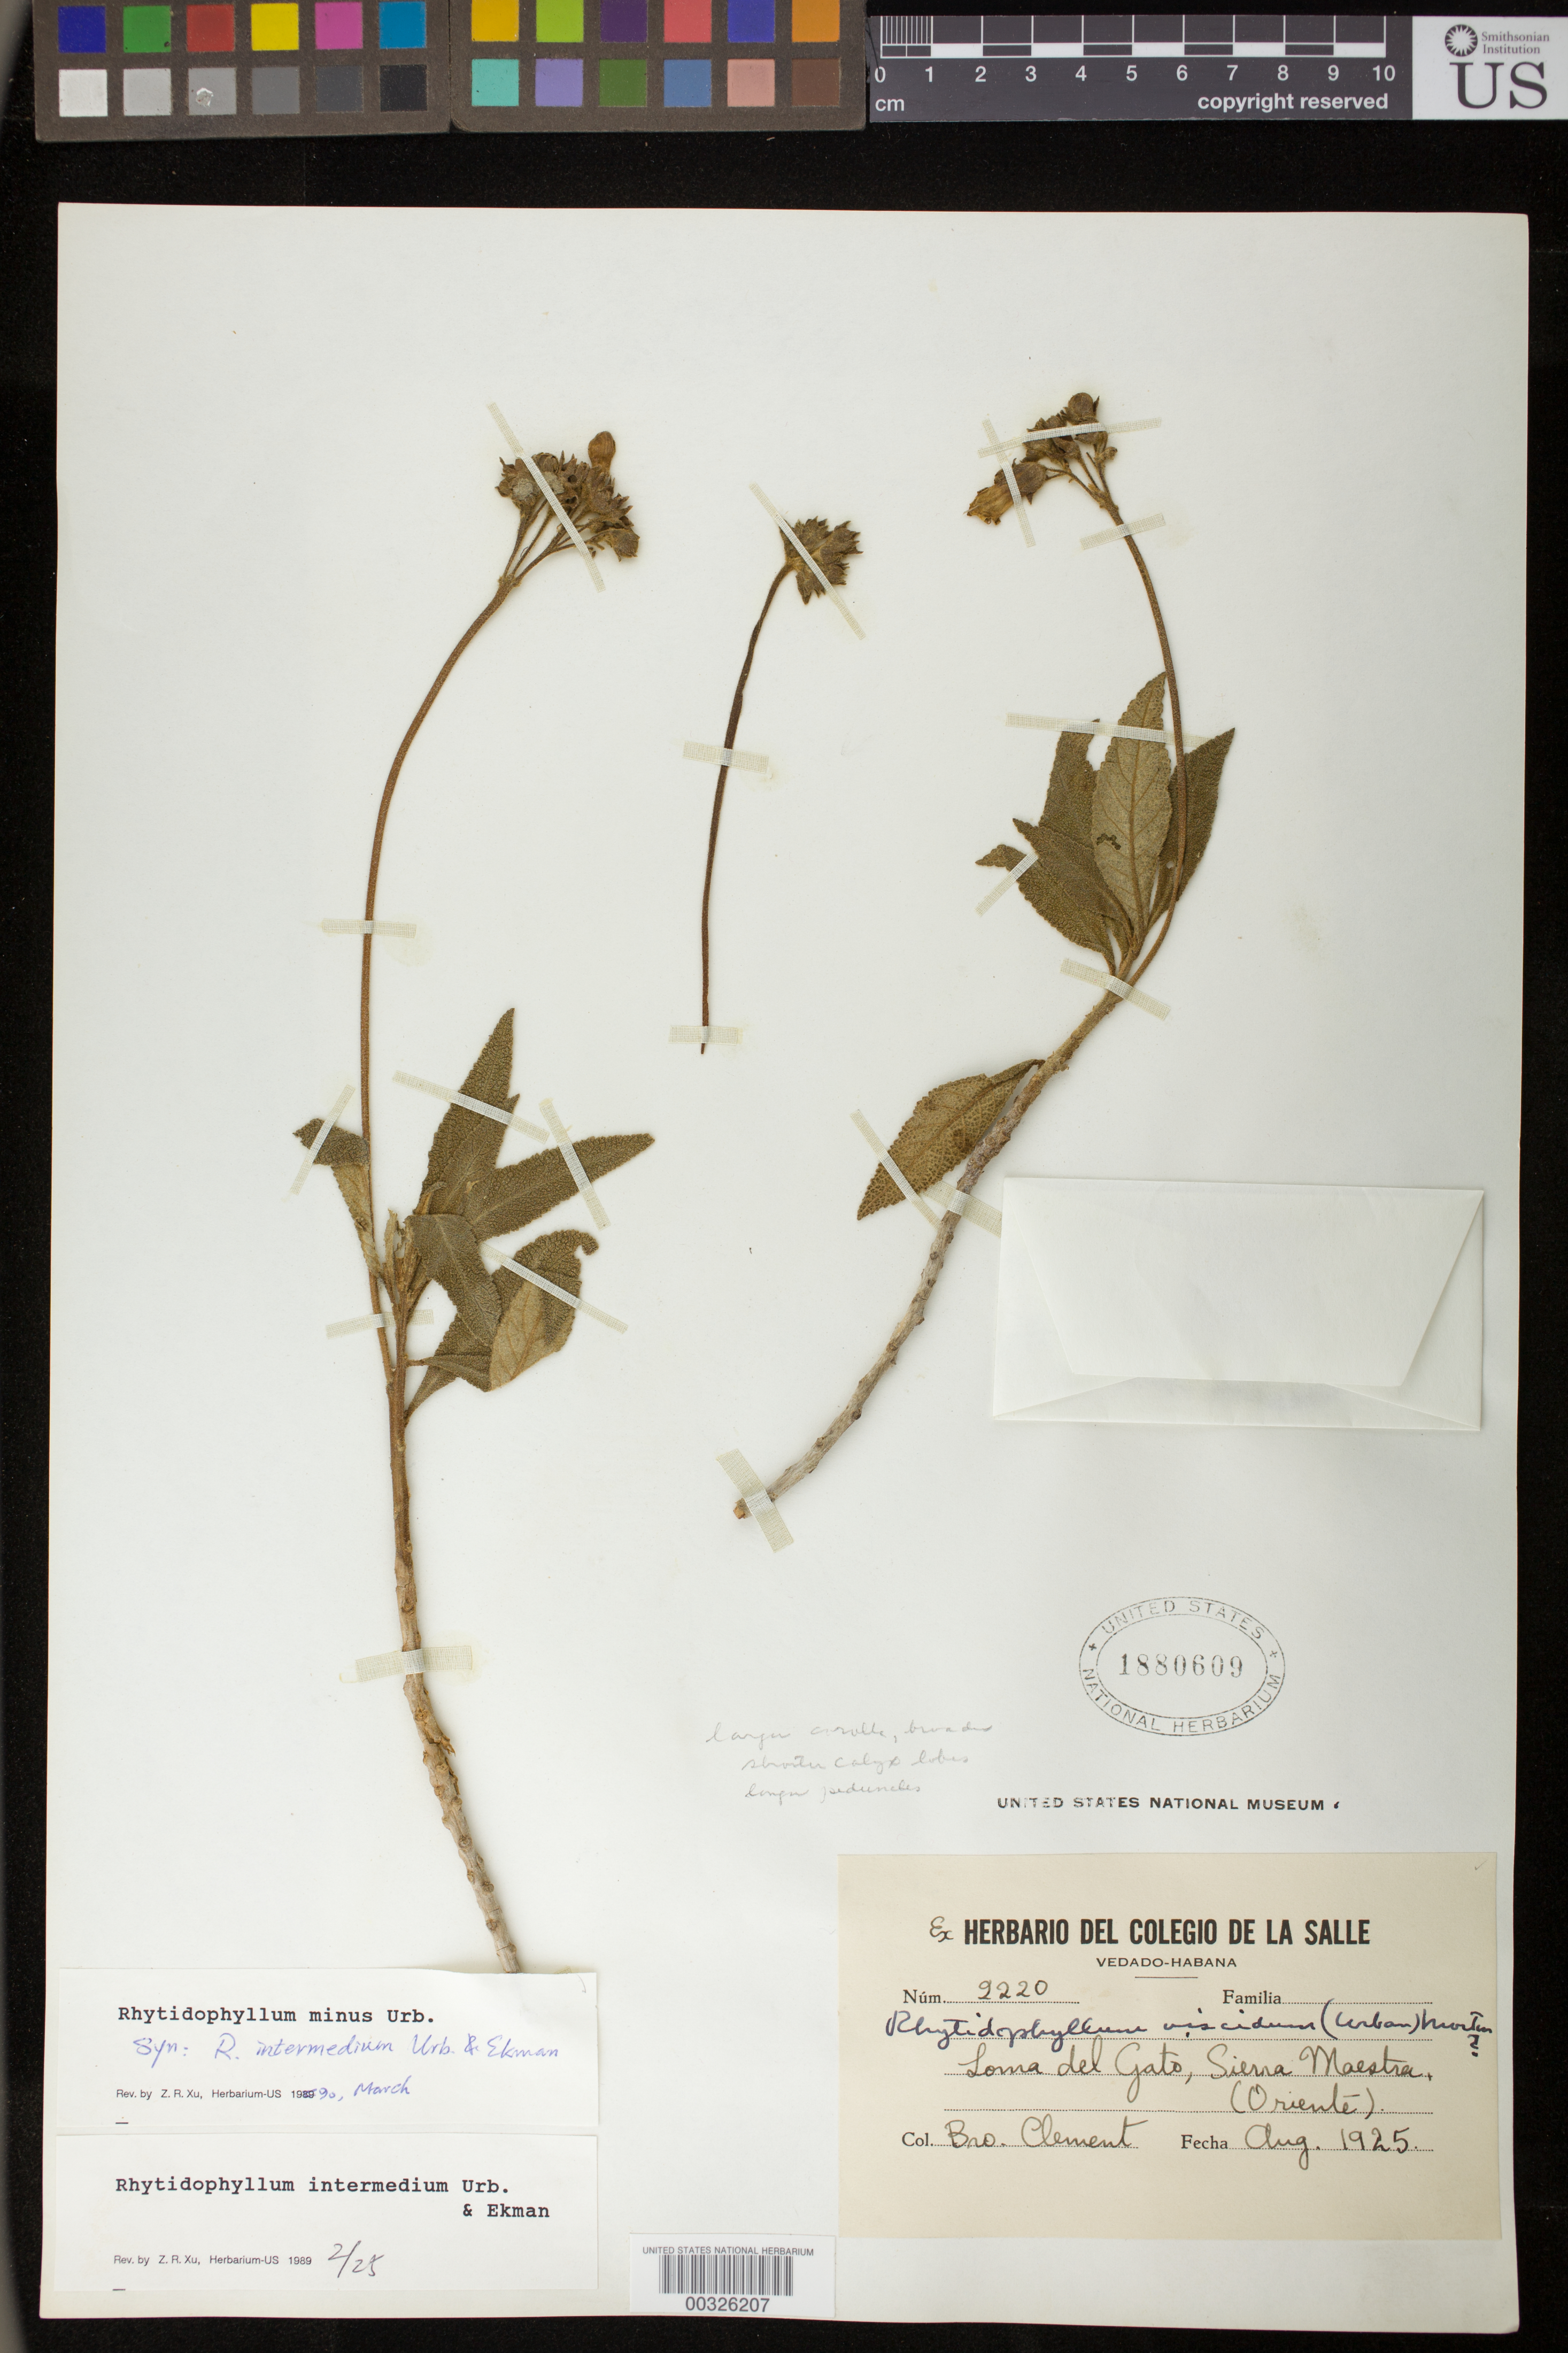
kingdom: Plantae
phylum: Tracheophyta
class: Magnoliopsida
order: Lamiales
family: Gesneriaceae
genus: Rhytidophyllum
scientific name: Rhytidophyllum minus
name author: Urb.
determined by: Skog, Laurence E.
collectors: Bro. Clemente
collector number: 2220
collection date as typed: Aug 1925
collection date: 1925-08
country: Cuba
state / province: Oriente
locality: Loma del Gato, Sierra Maestra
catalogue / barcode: US 1880609